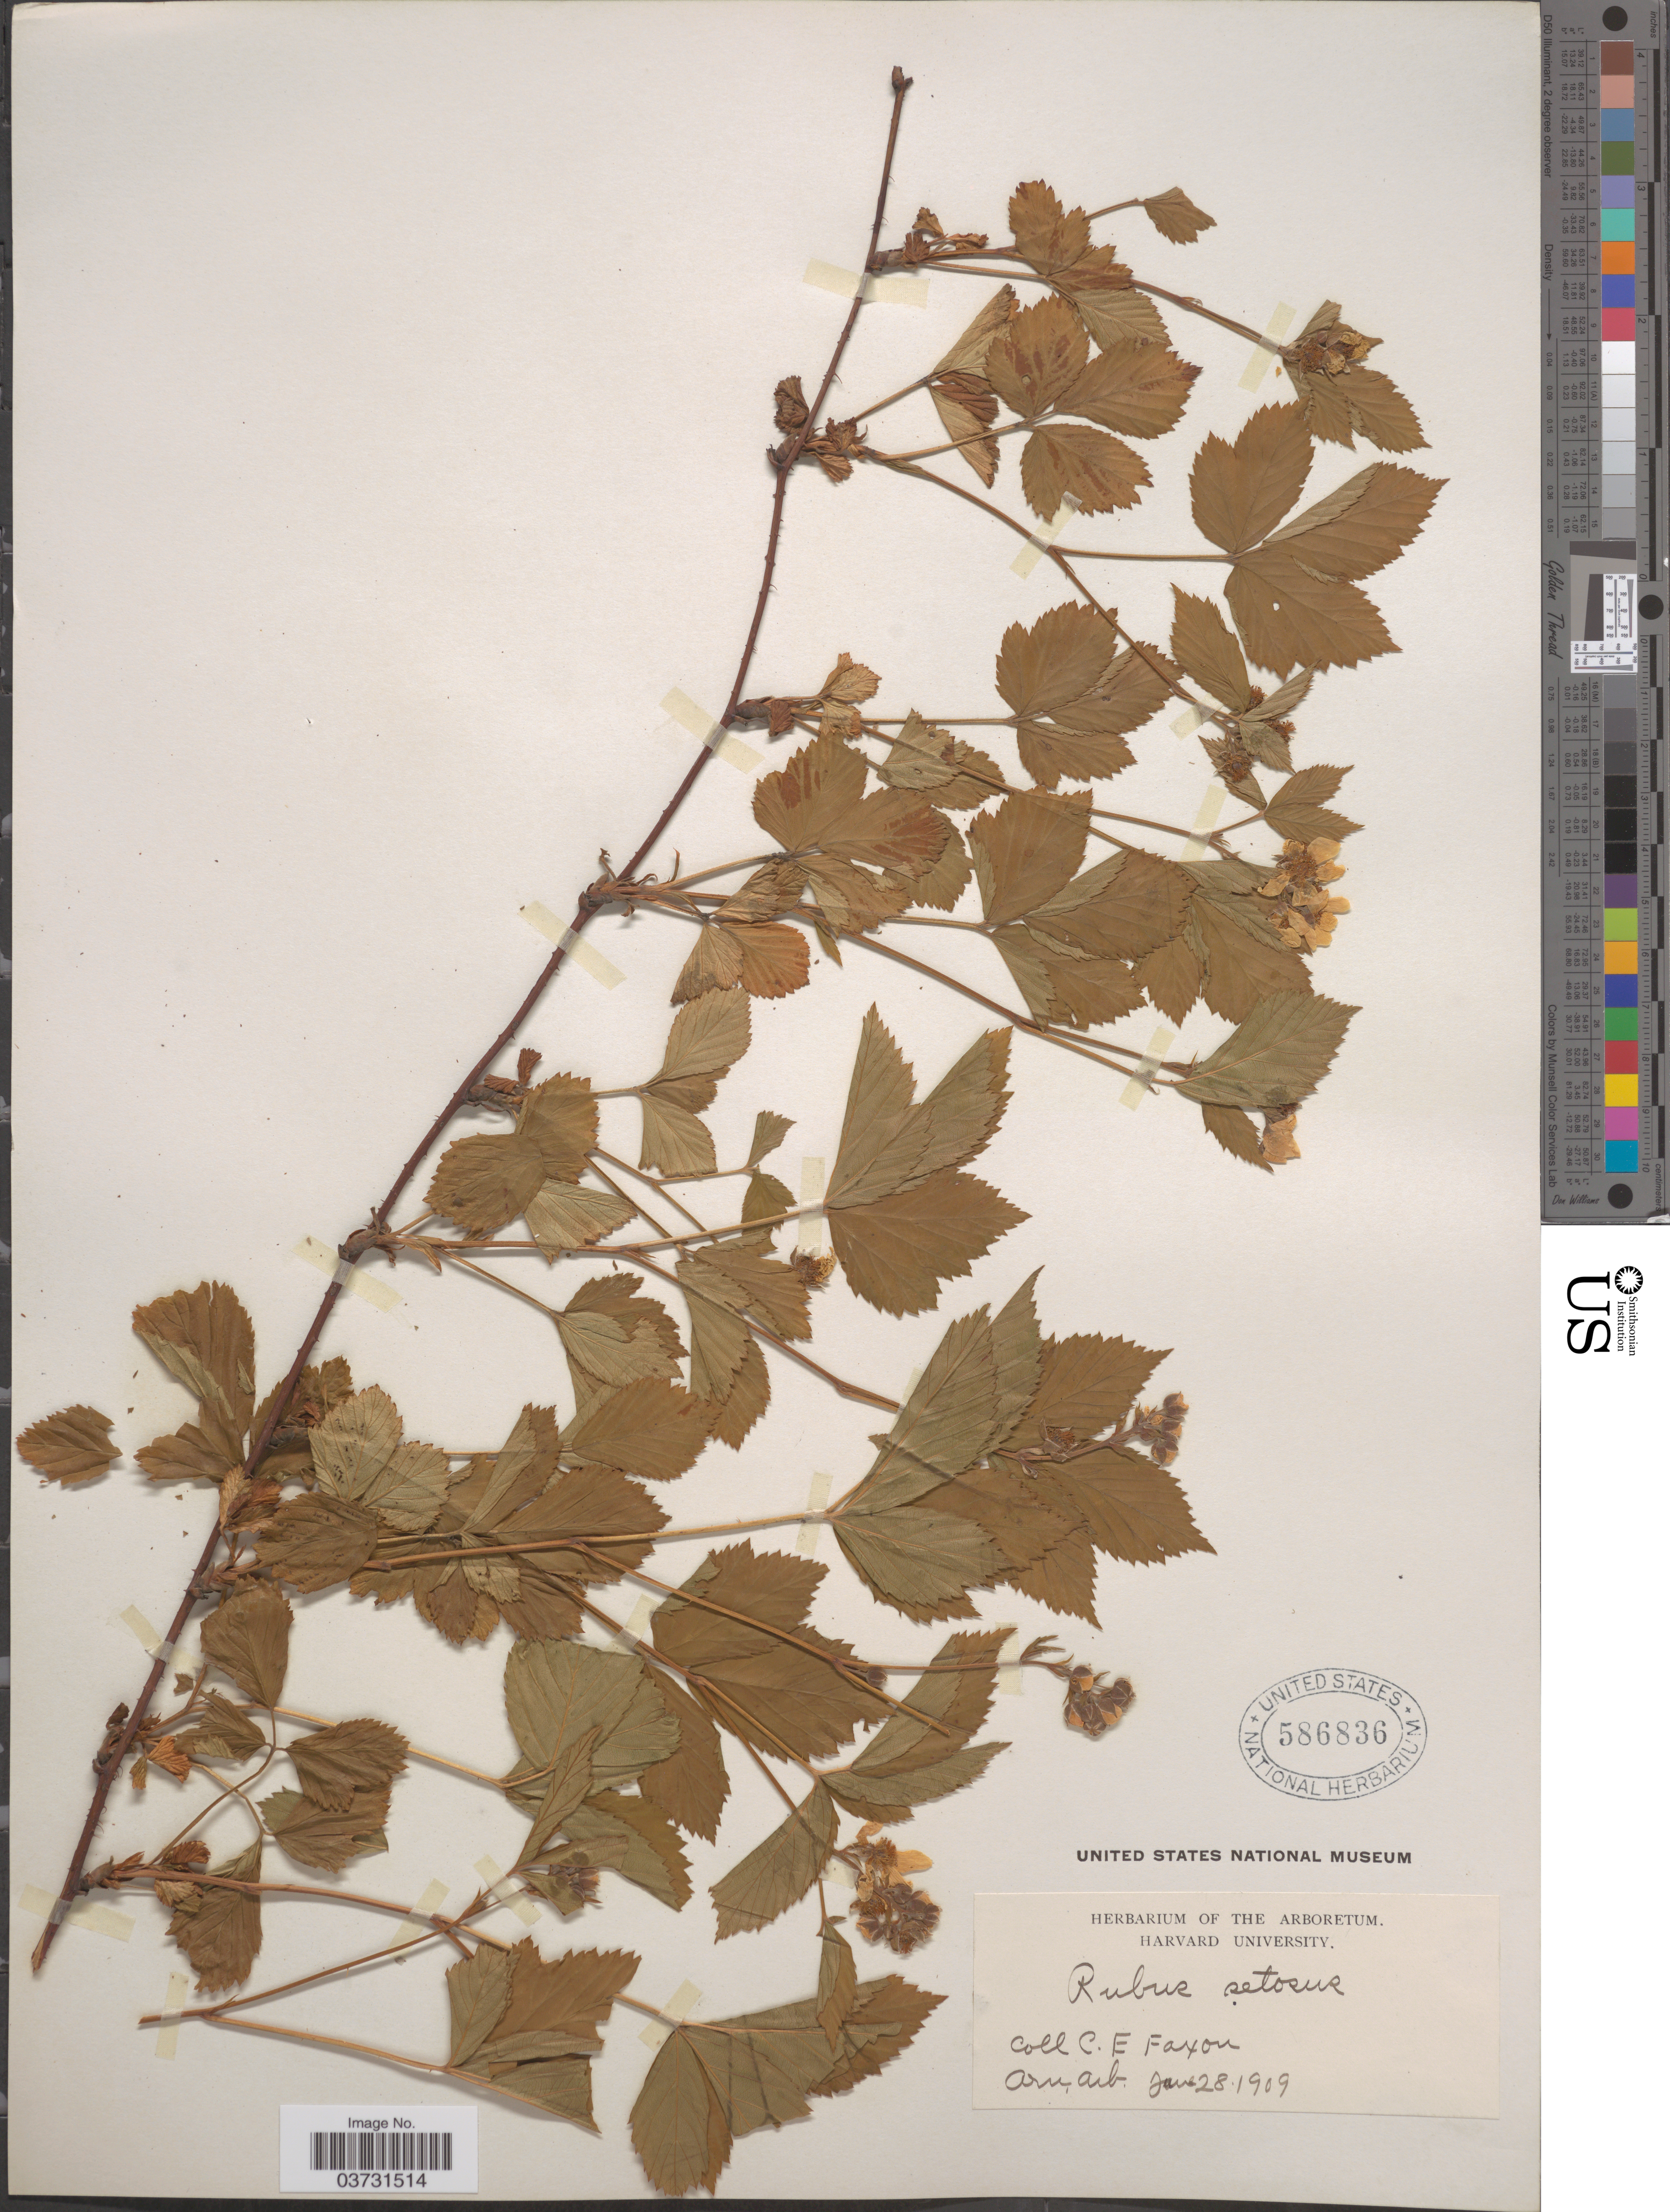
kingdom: Plantae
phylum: Tracheophyta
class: Magnoliopsida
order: Rosales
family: Rosaceae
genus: Rubus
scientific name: Rubus nigricans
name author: Rydb. in Britton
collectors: C. Faxon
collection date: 1909-06-28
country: United States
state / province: Massachusetts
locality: Arn. arb.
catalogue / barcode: US 586836